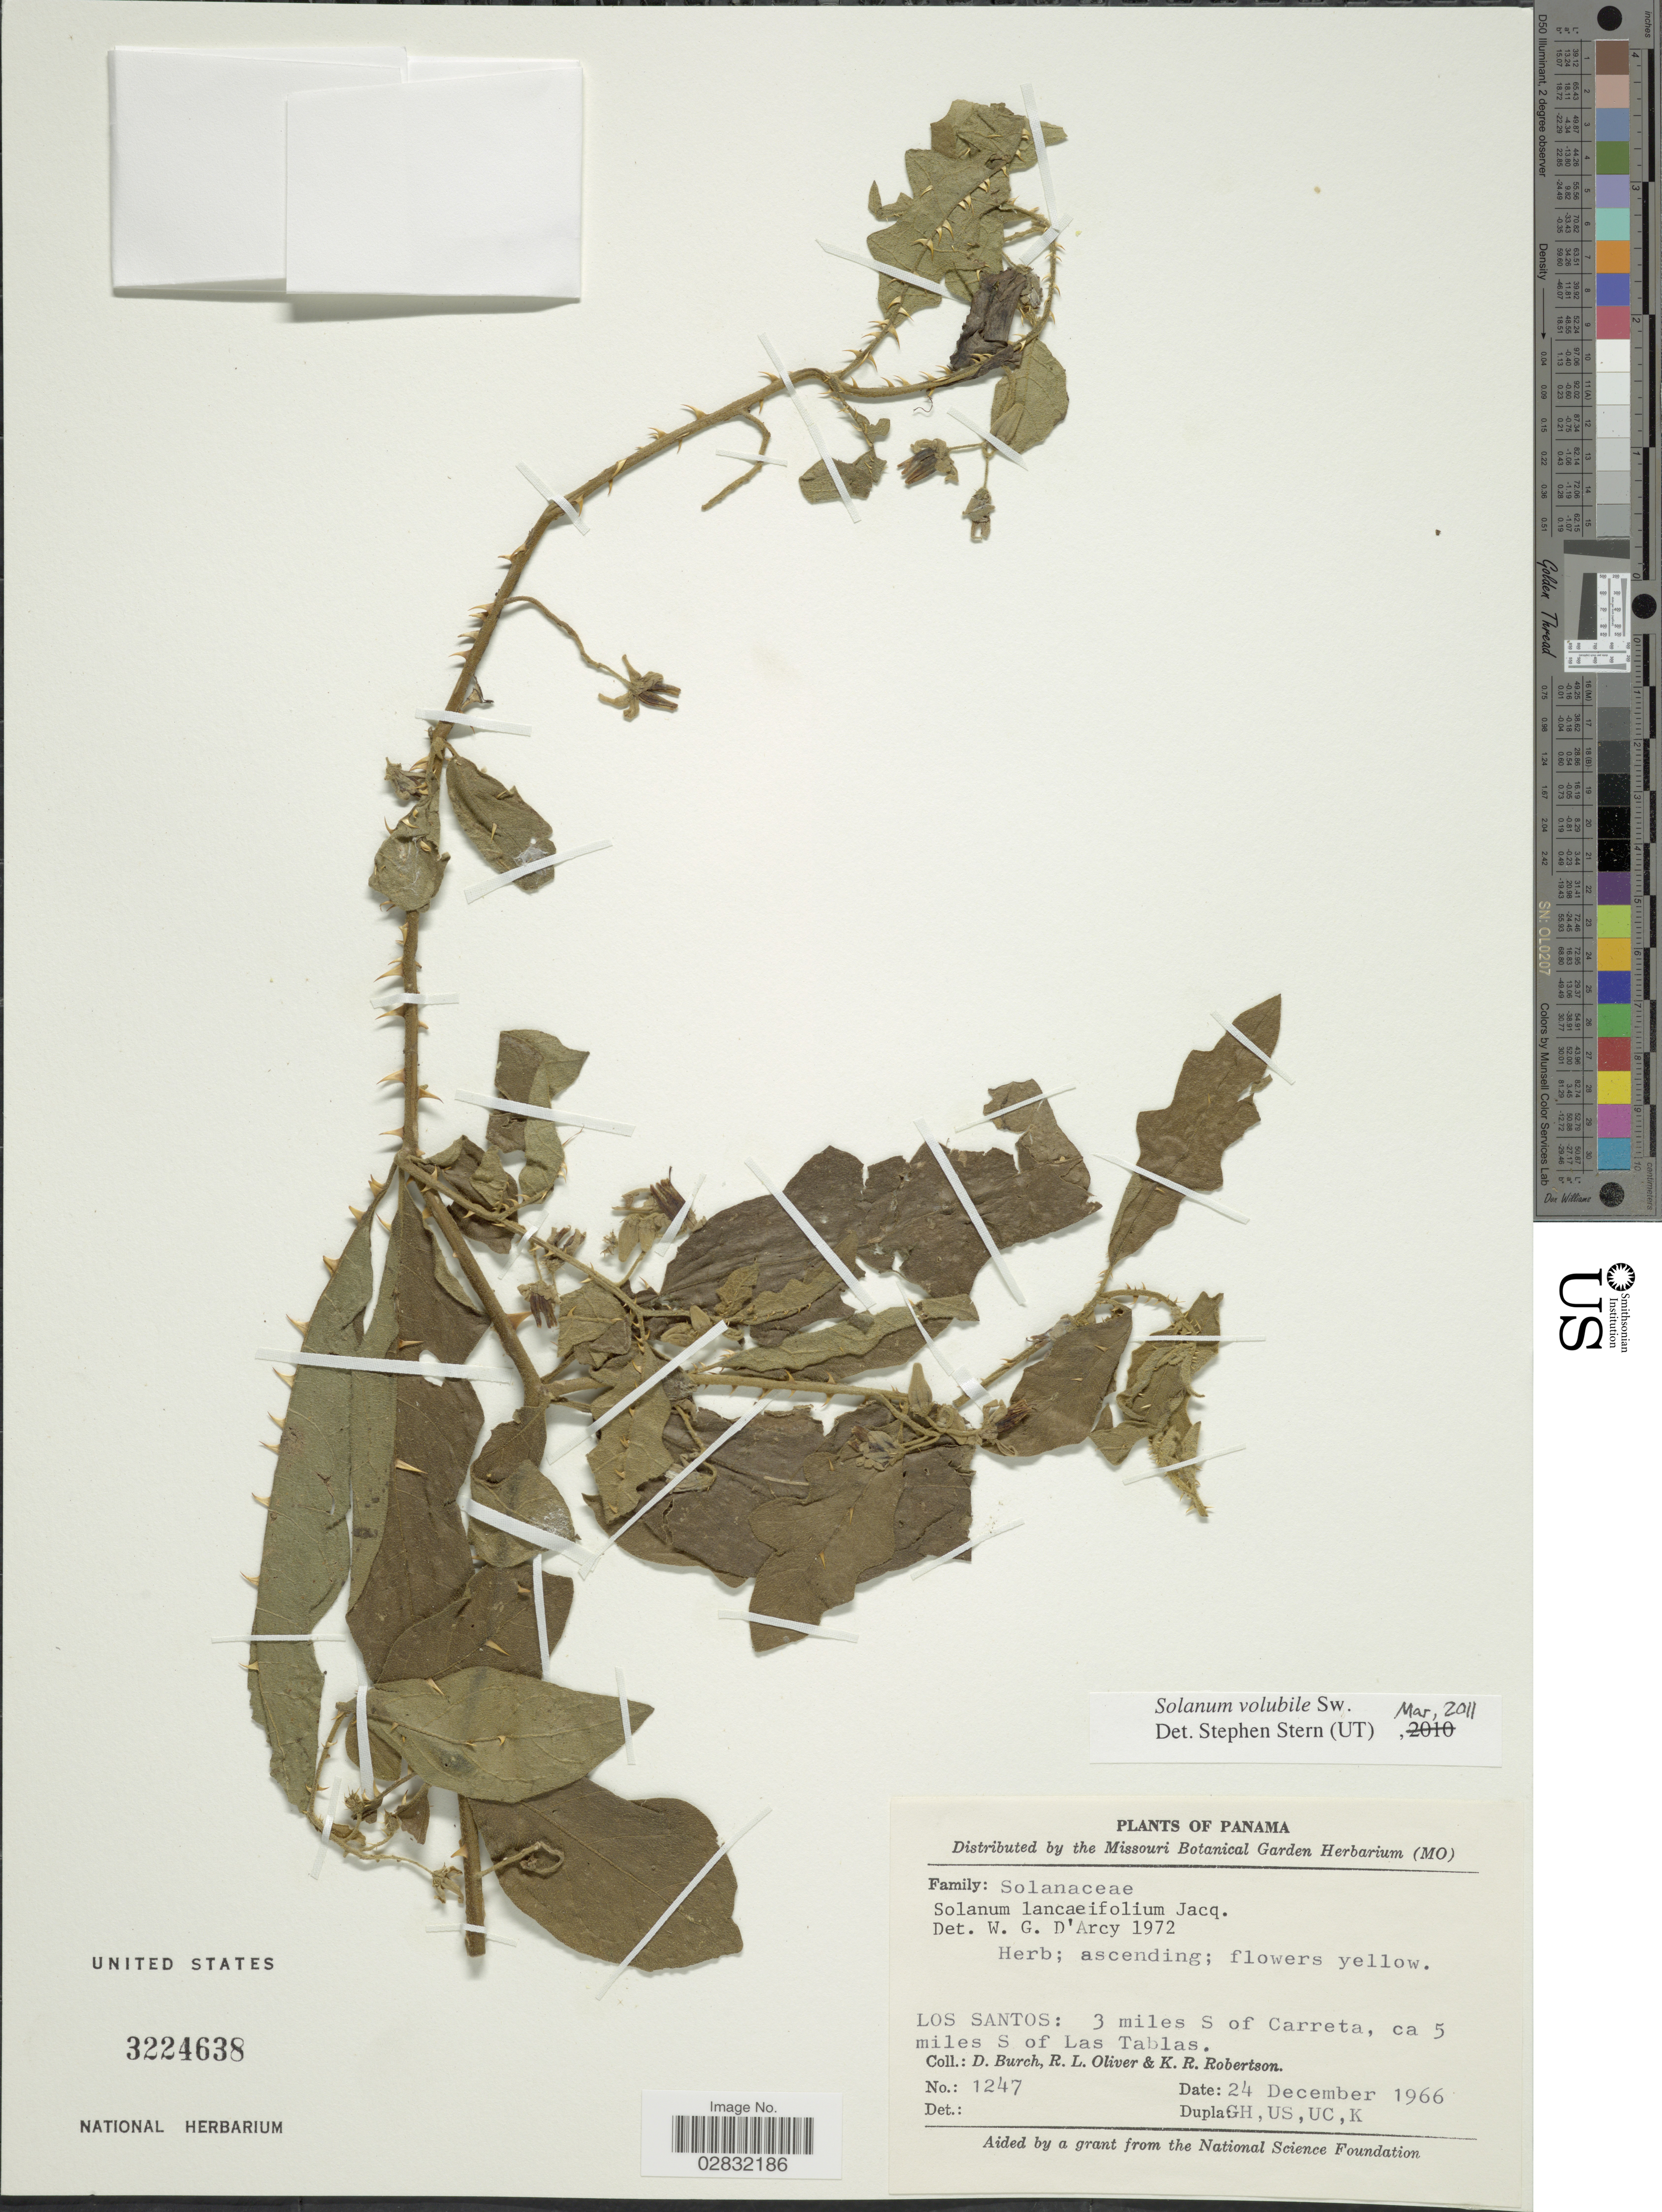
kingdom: Plantae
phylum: Tracheophyta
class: Magnoliopsida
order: Solanales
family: Solanaceae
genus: Solanum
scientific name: Solanum volubile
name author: Sw.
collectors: D. Burch, R. Oliver & K. Robertson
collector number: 1247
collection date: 1966-12-24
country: Panama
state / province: Los Santos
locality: Los Santos: 3 miles S of Carreta, ca 5 miles S of Las Tablas.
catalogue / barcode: US 3224638